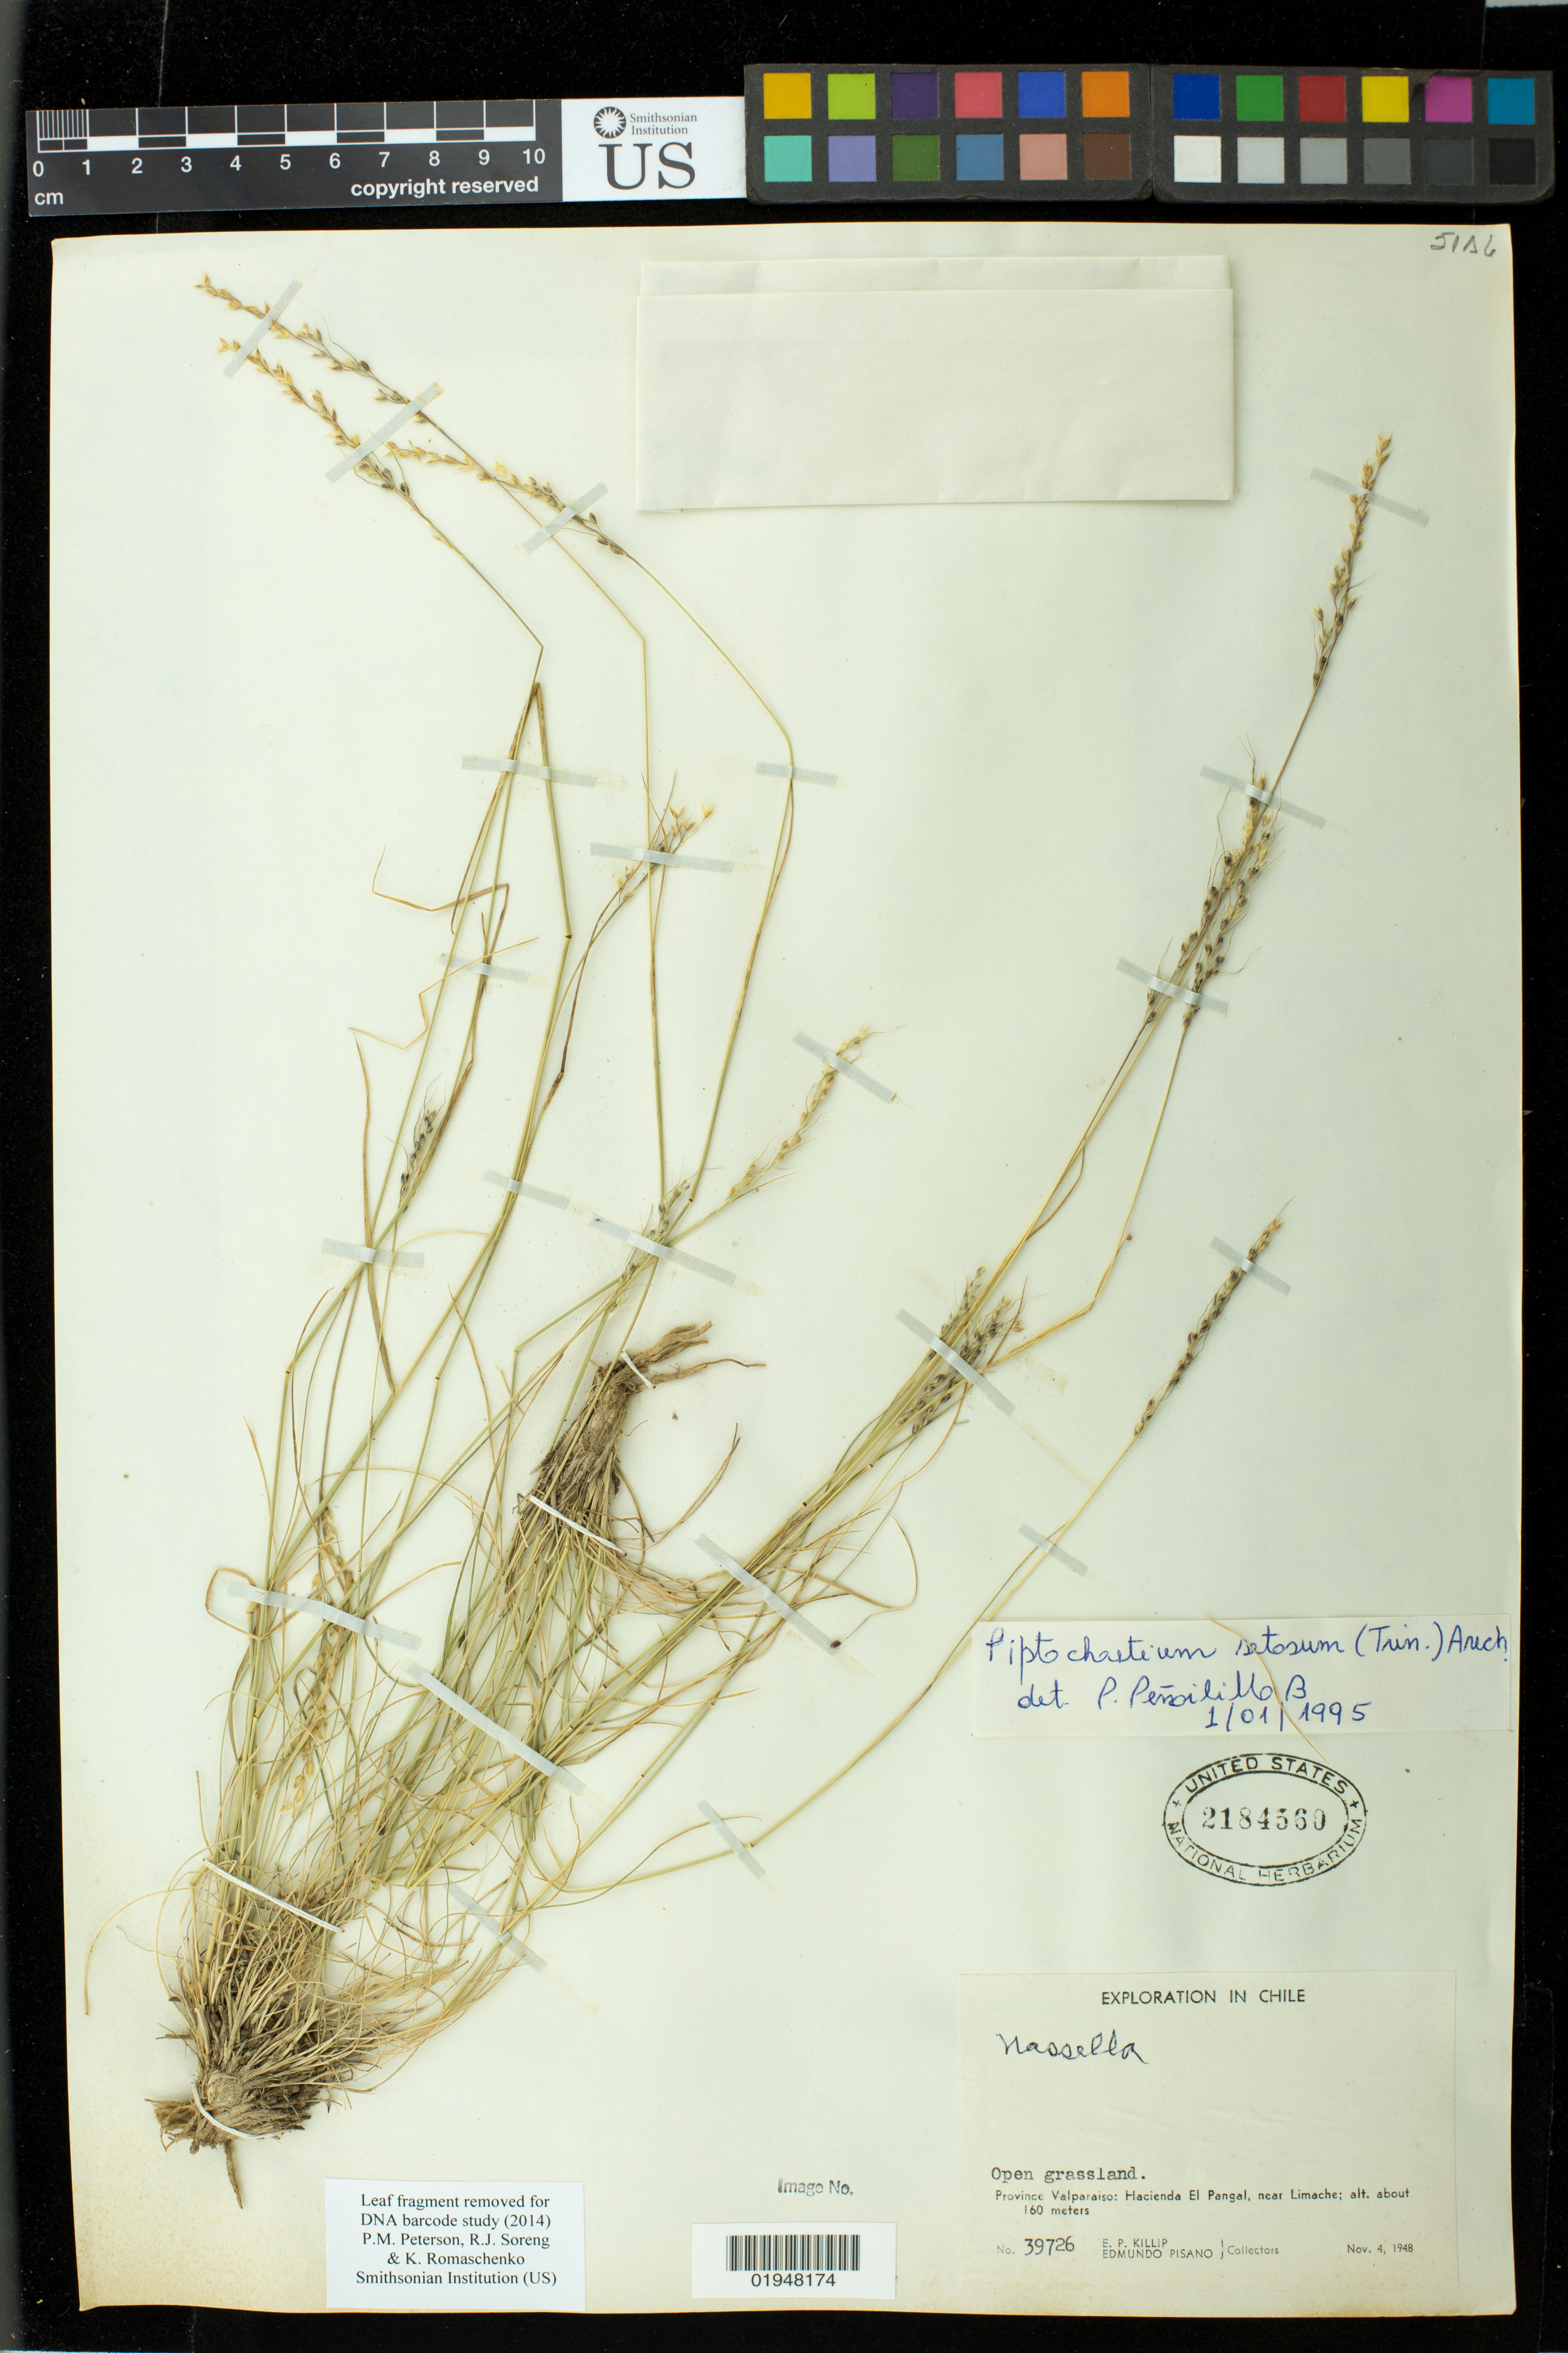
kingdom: Plantae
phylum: Tracheophyta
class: Liliopsida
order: Poales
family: Poaceae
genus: Piptochaetium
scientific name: Piptochaetium setosum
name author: (Trin.) Arechav.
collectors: E. P. Killip & E. Pisano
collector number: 39726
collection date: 1948-11-04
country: Chile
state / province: Valparaíso (V)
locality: Hacienda El Pangal, near Limache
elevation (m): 160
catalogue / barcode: US 2184560